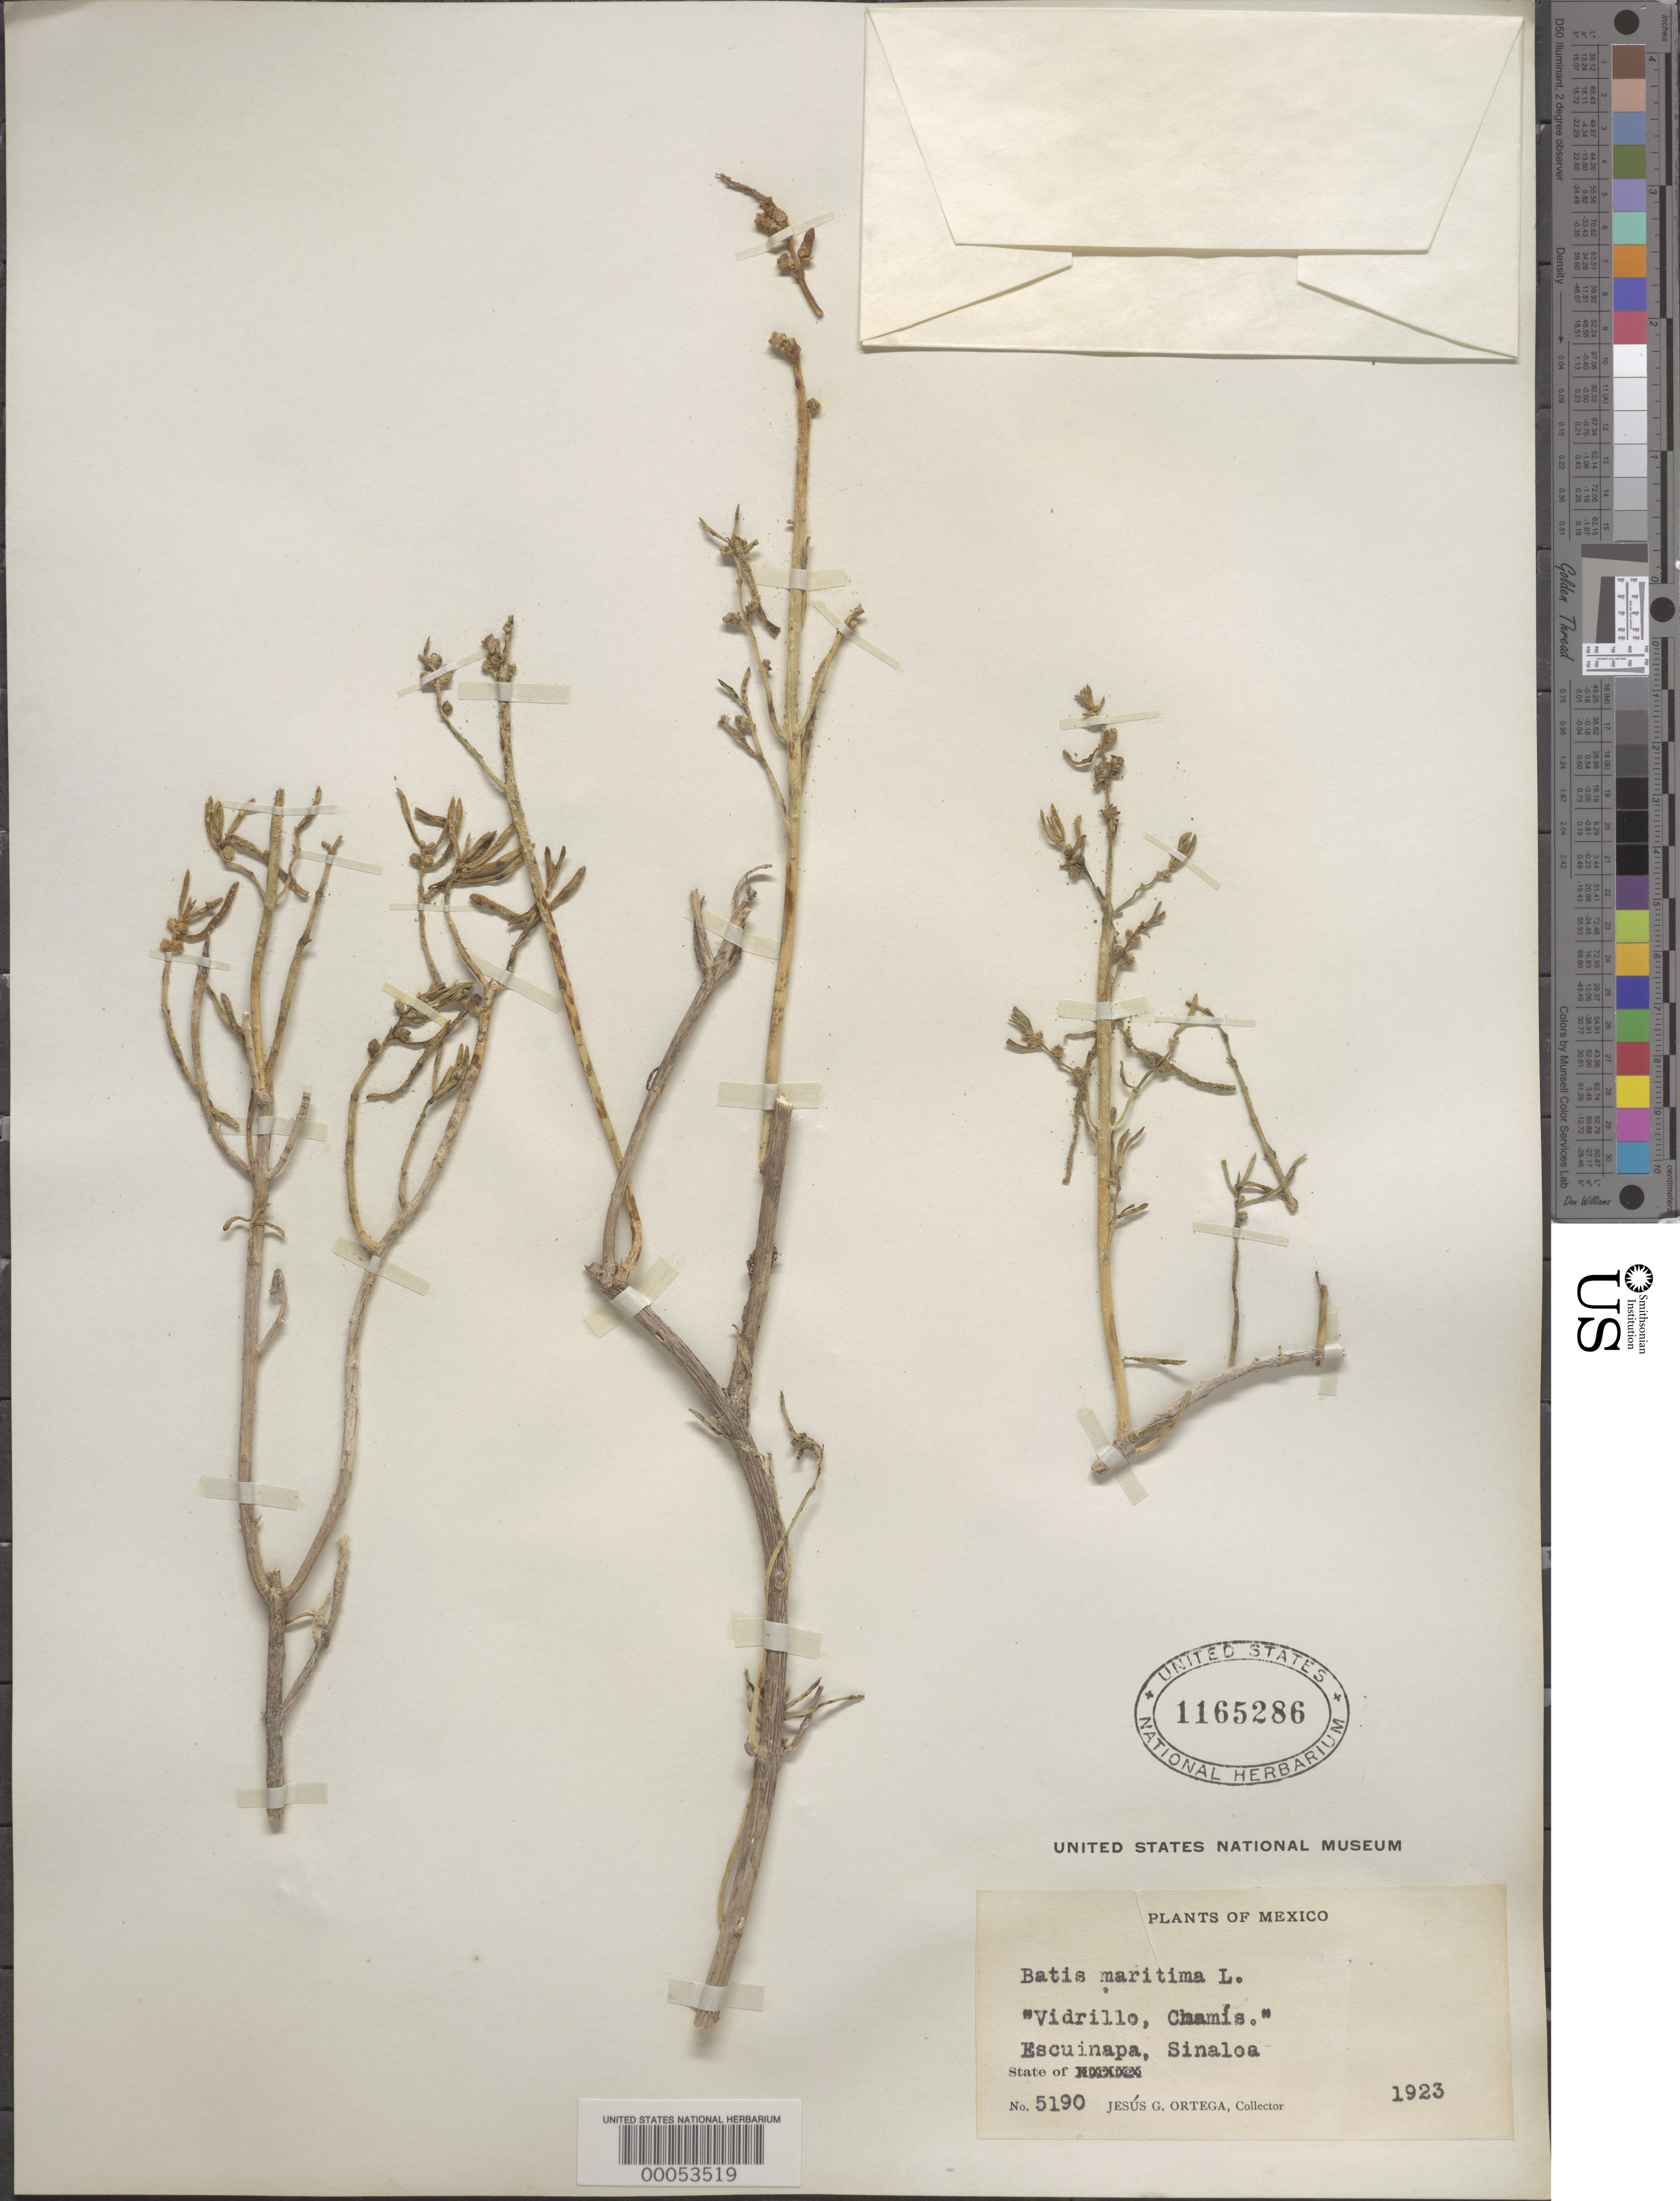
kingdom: Plantae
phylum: Tracheophyta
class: Magnoliopsida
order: Brassicales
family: Bataceae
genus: Batis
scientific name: Batis maritima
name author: L.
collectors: J. Ortega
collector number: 5190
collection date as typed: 1923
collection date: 1923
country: Mexico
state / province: Sinaloa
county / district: Escuinapa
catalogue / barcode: US 1165286